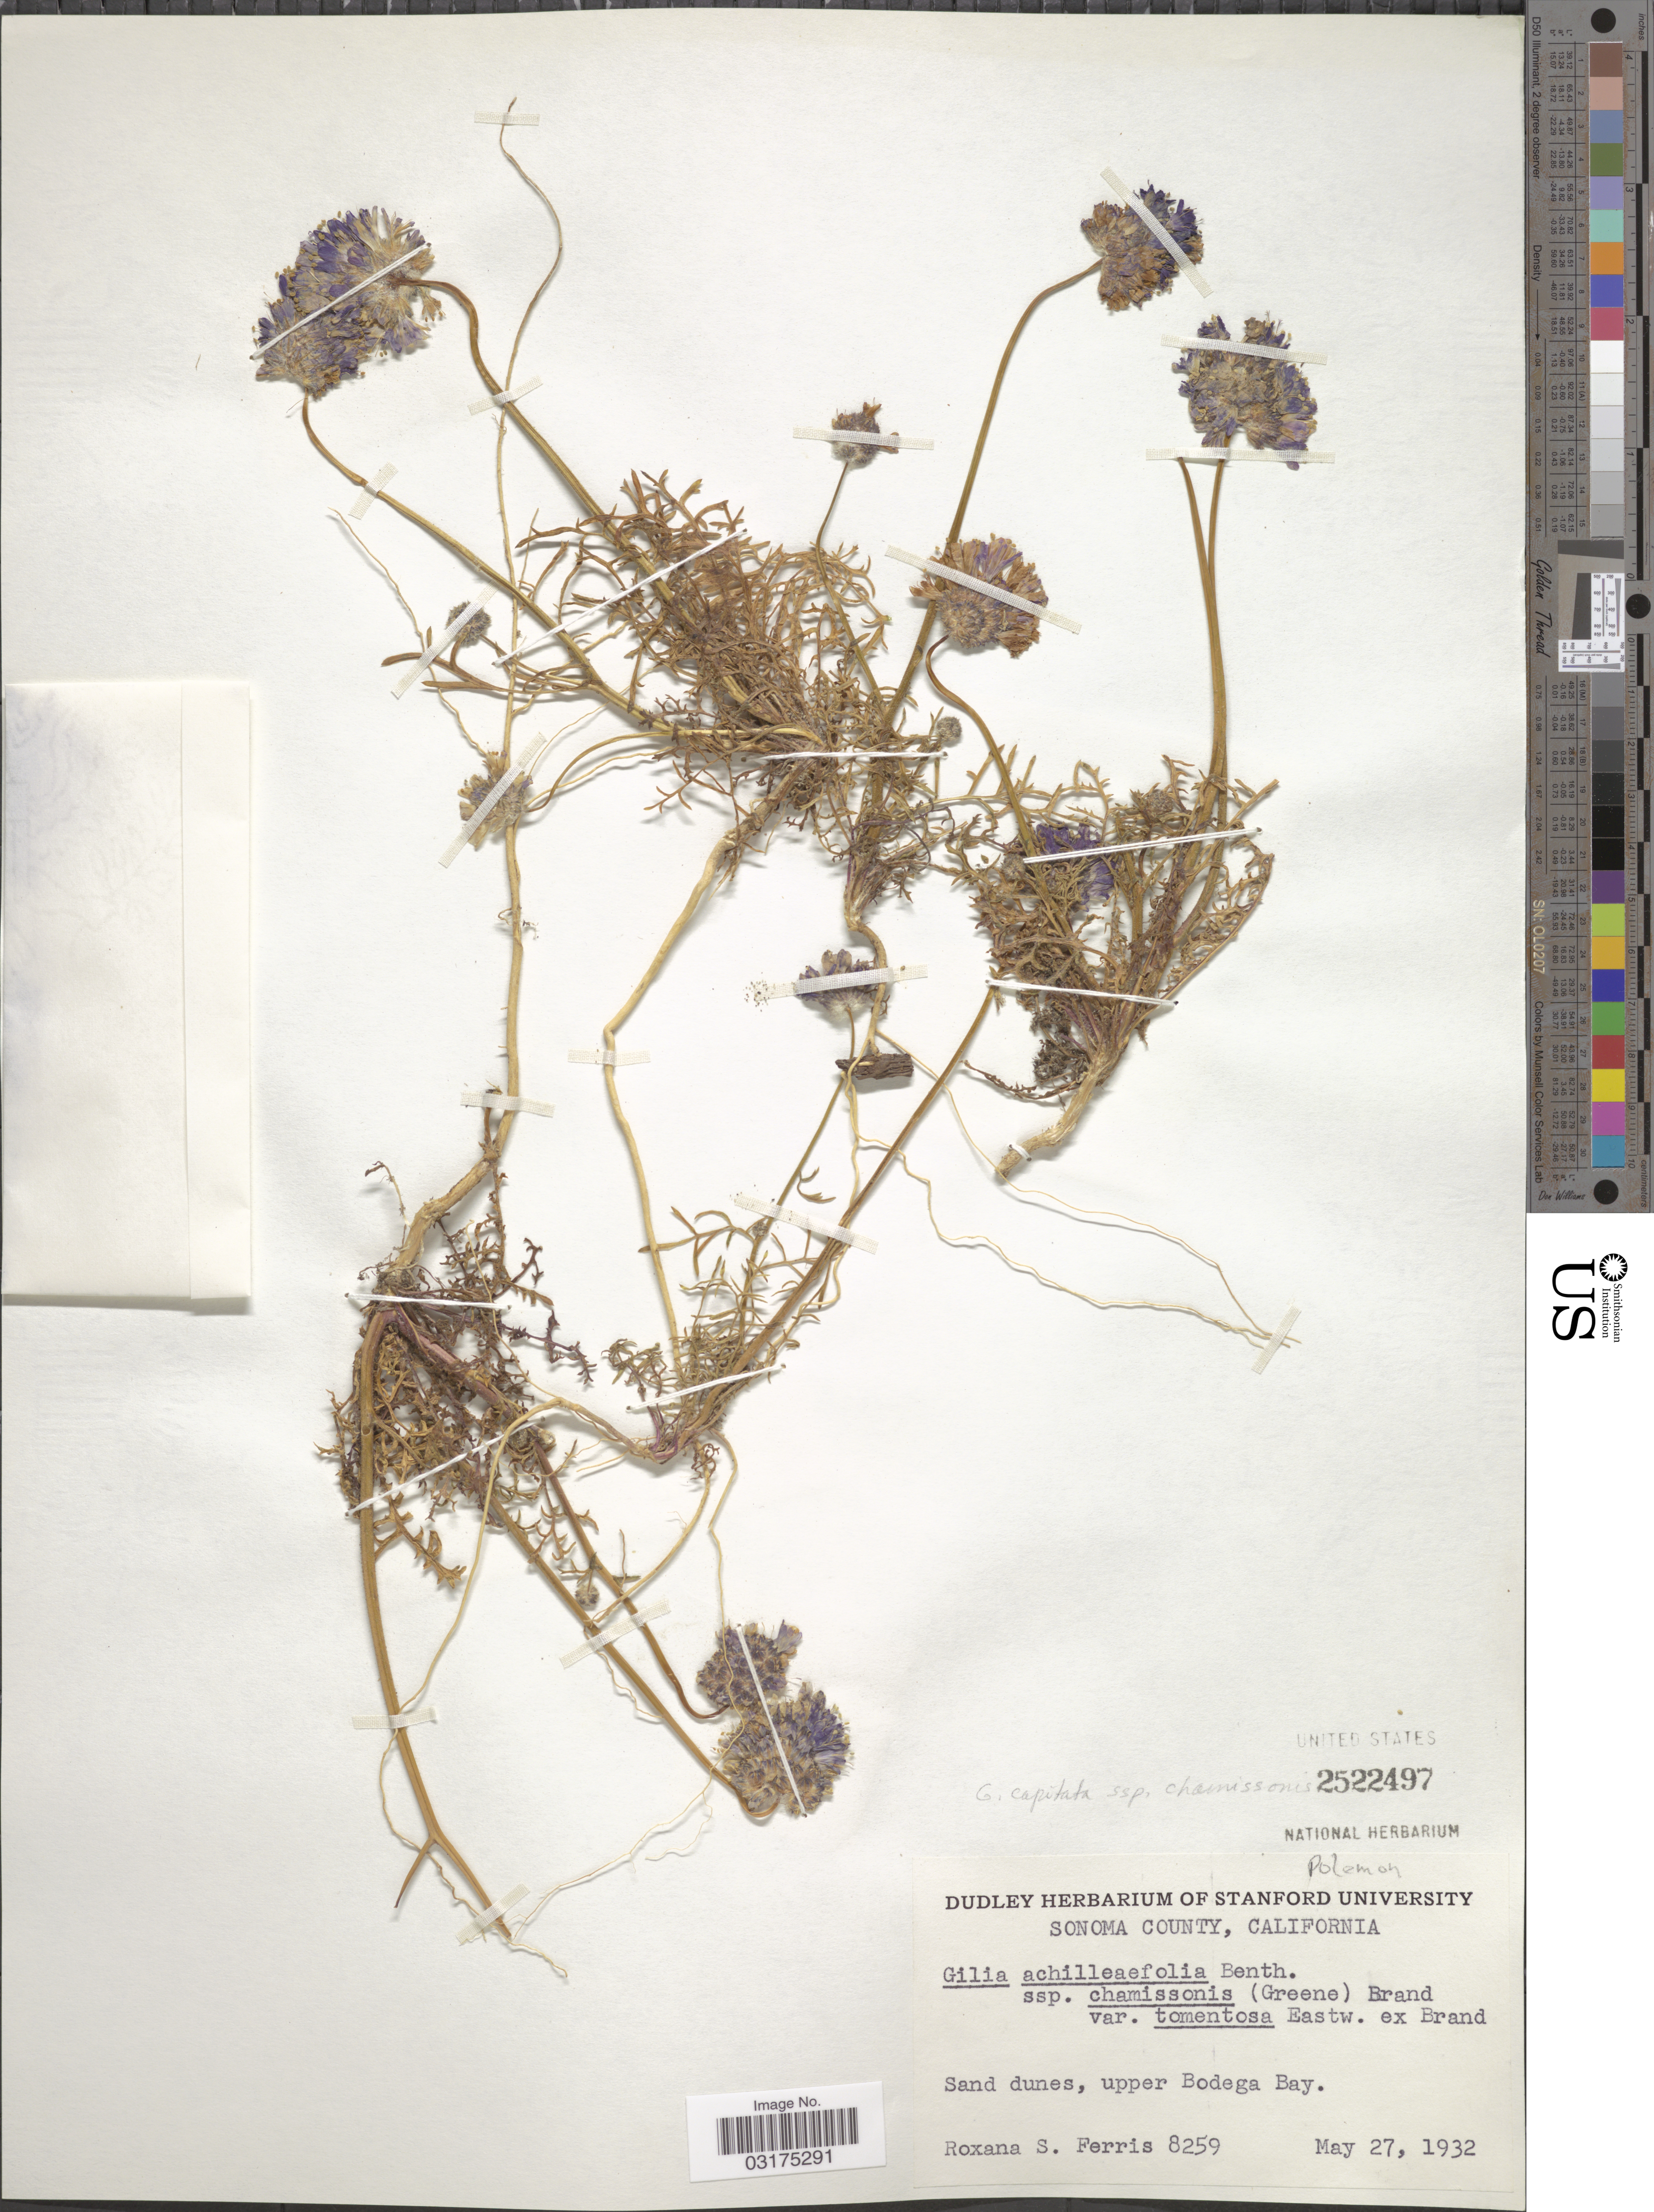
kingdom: Plantae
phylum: Tracheophyta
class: Magnoliopsida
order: Ericales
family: Polemoniaceae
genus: Gilia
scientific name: Gilia capitata subsp. chamissonis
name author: (Greene) V.E. Grant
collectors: R. S. Ferris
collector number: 8259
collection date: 1932-05-27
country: United States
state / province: California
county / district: Sonoma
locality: Sonoma County, California, Sand dunes, upper Bodega Bay.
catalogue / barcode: US 2522497